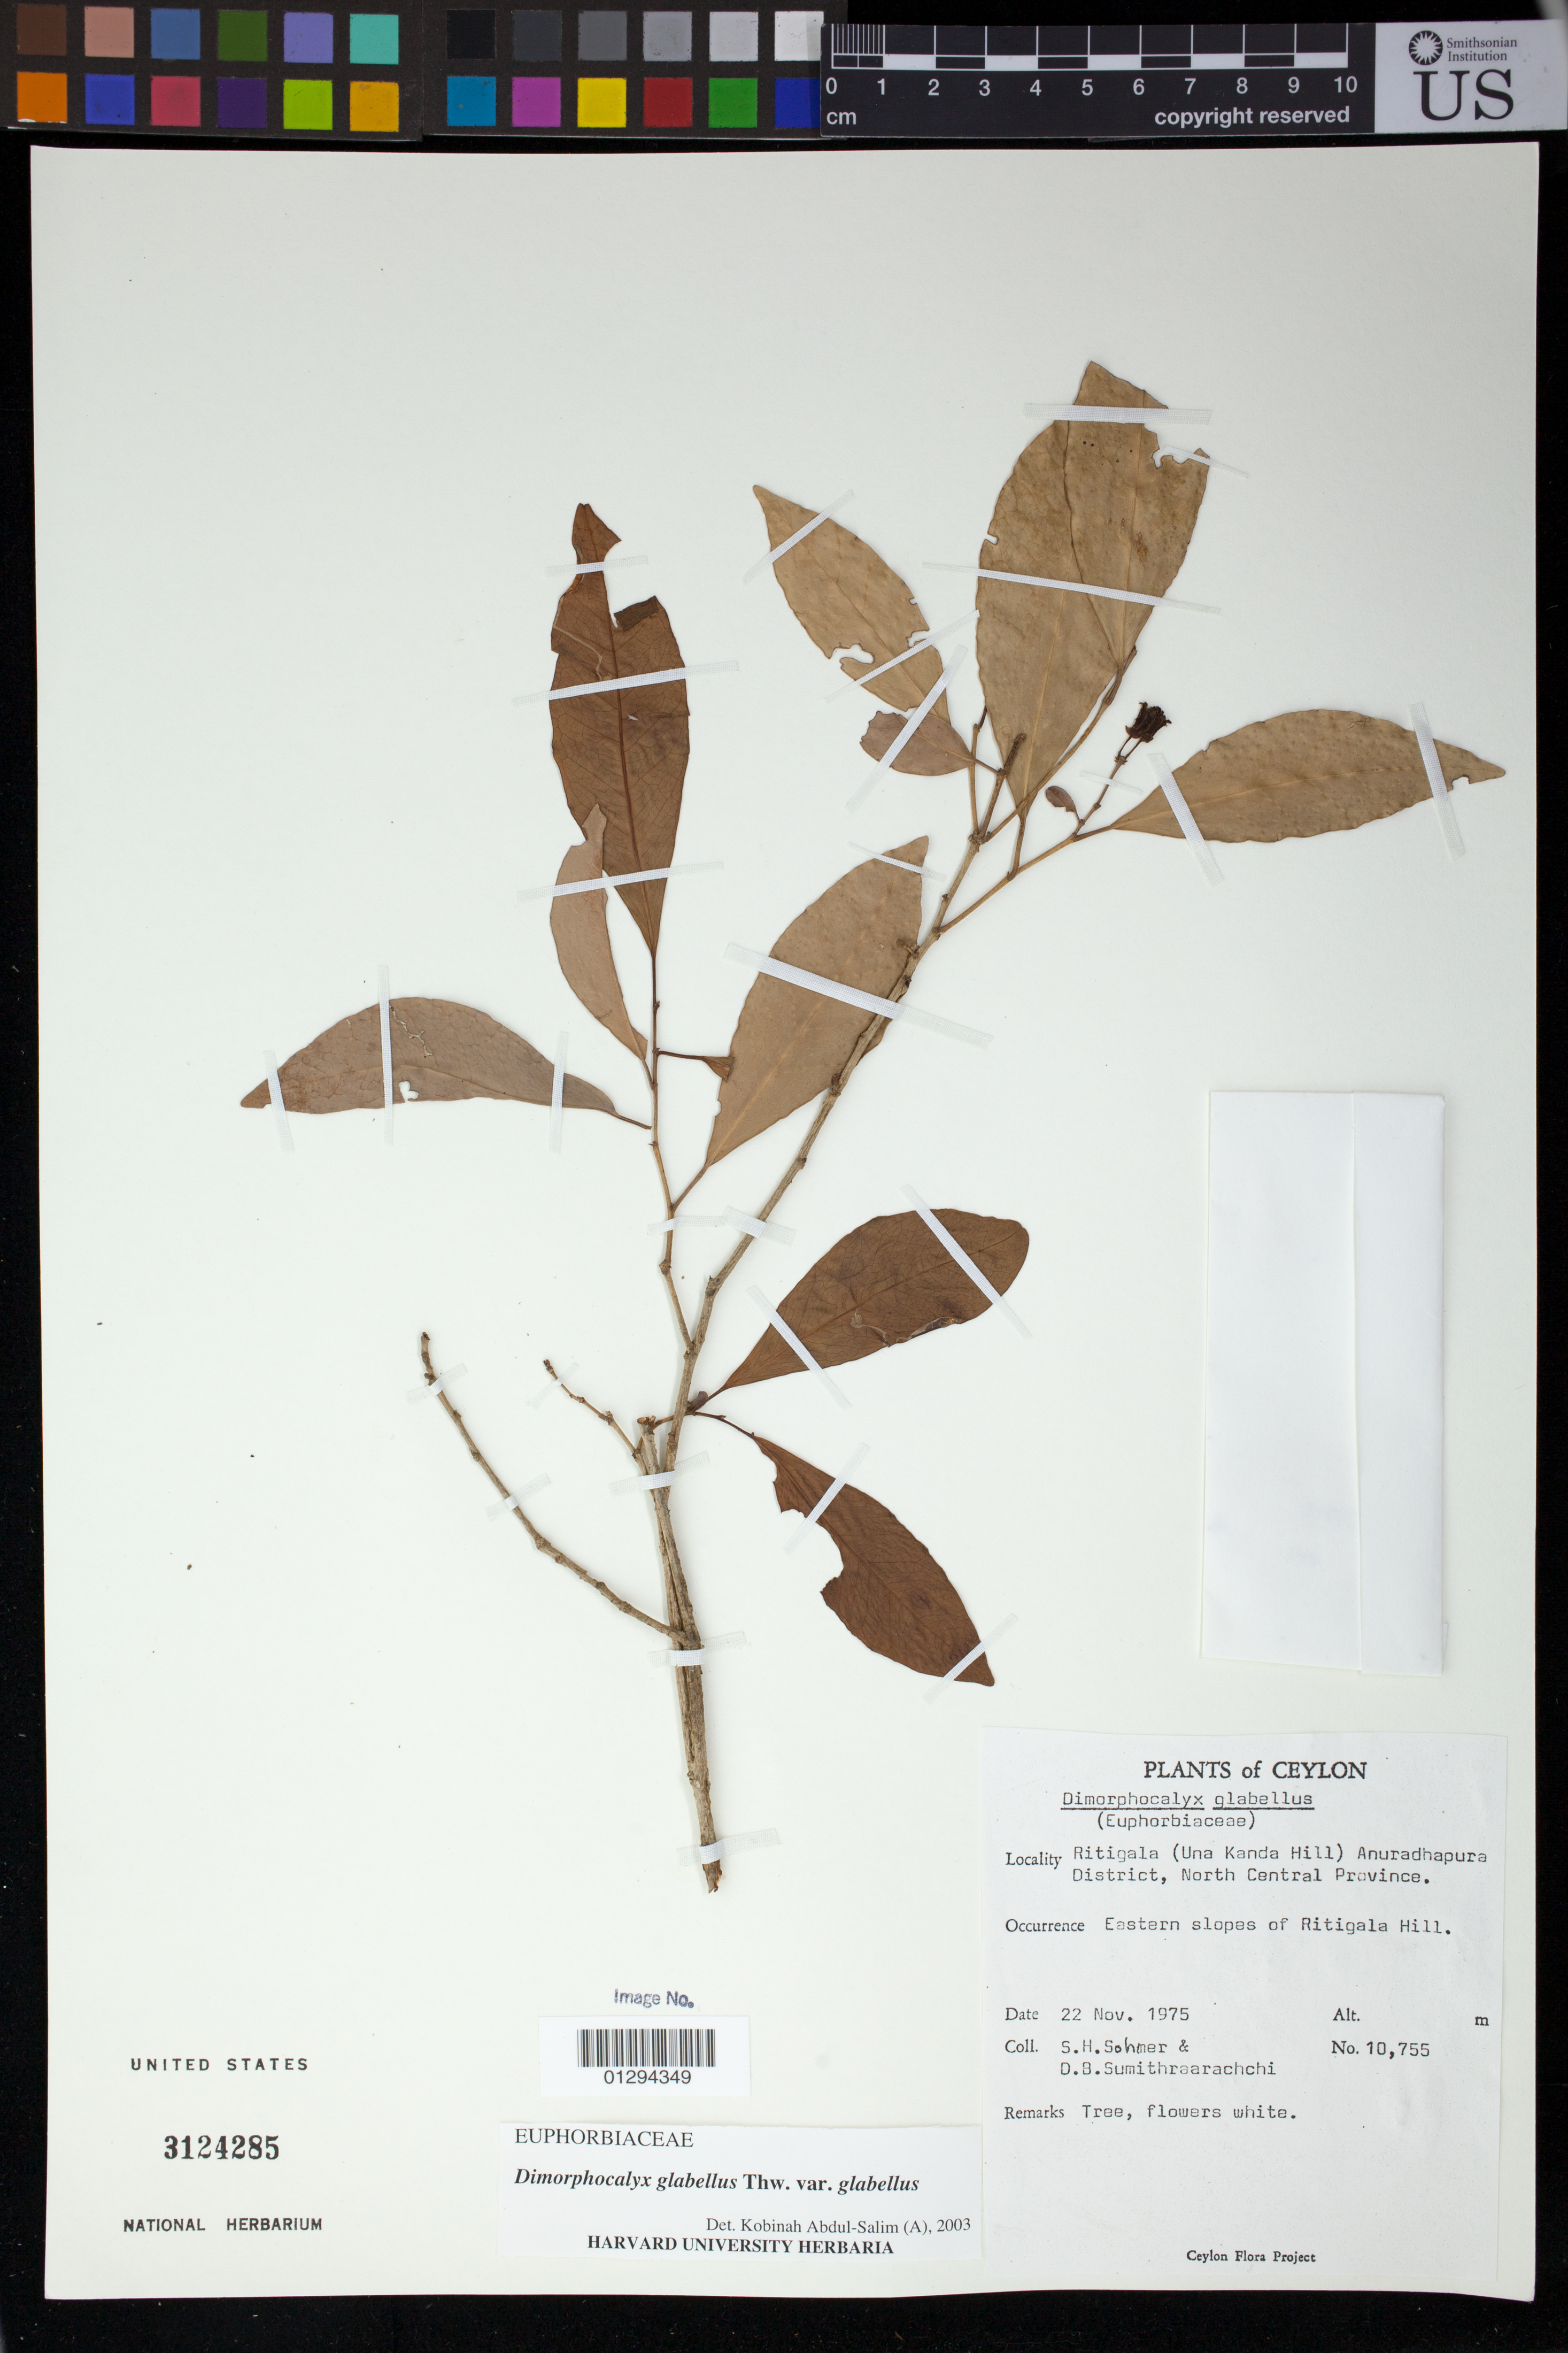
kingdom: Plantae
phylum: Tracheophyta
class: Magnoliopsida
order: Malpighiales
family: Euphorbiaceae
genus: Dimorphocalyx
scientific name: Dimorphocalyx glabellus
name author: Thwaites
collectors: S. H. Sohmer & D. B. Sumithraarachchi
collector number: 10755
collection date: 1975-11-22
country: Sri Lanka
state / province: North Central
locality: Ritigala (Una Kanda Hill) Anuradhapura District. Eastern slopes of Ritigala Hill.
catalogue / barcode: US 3124285